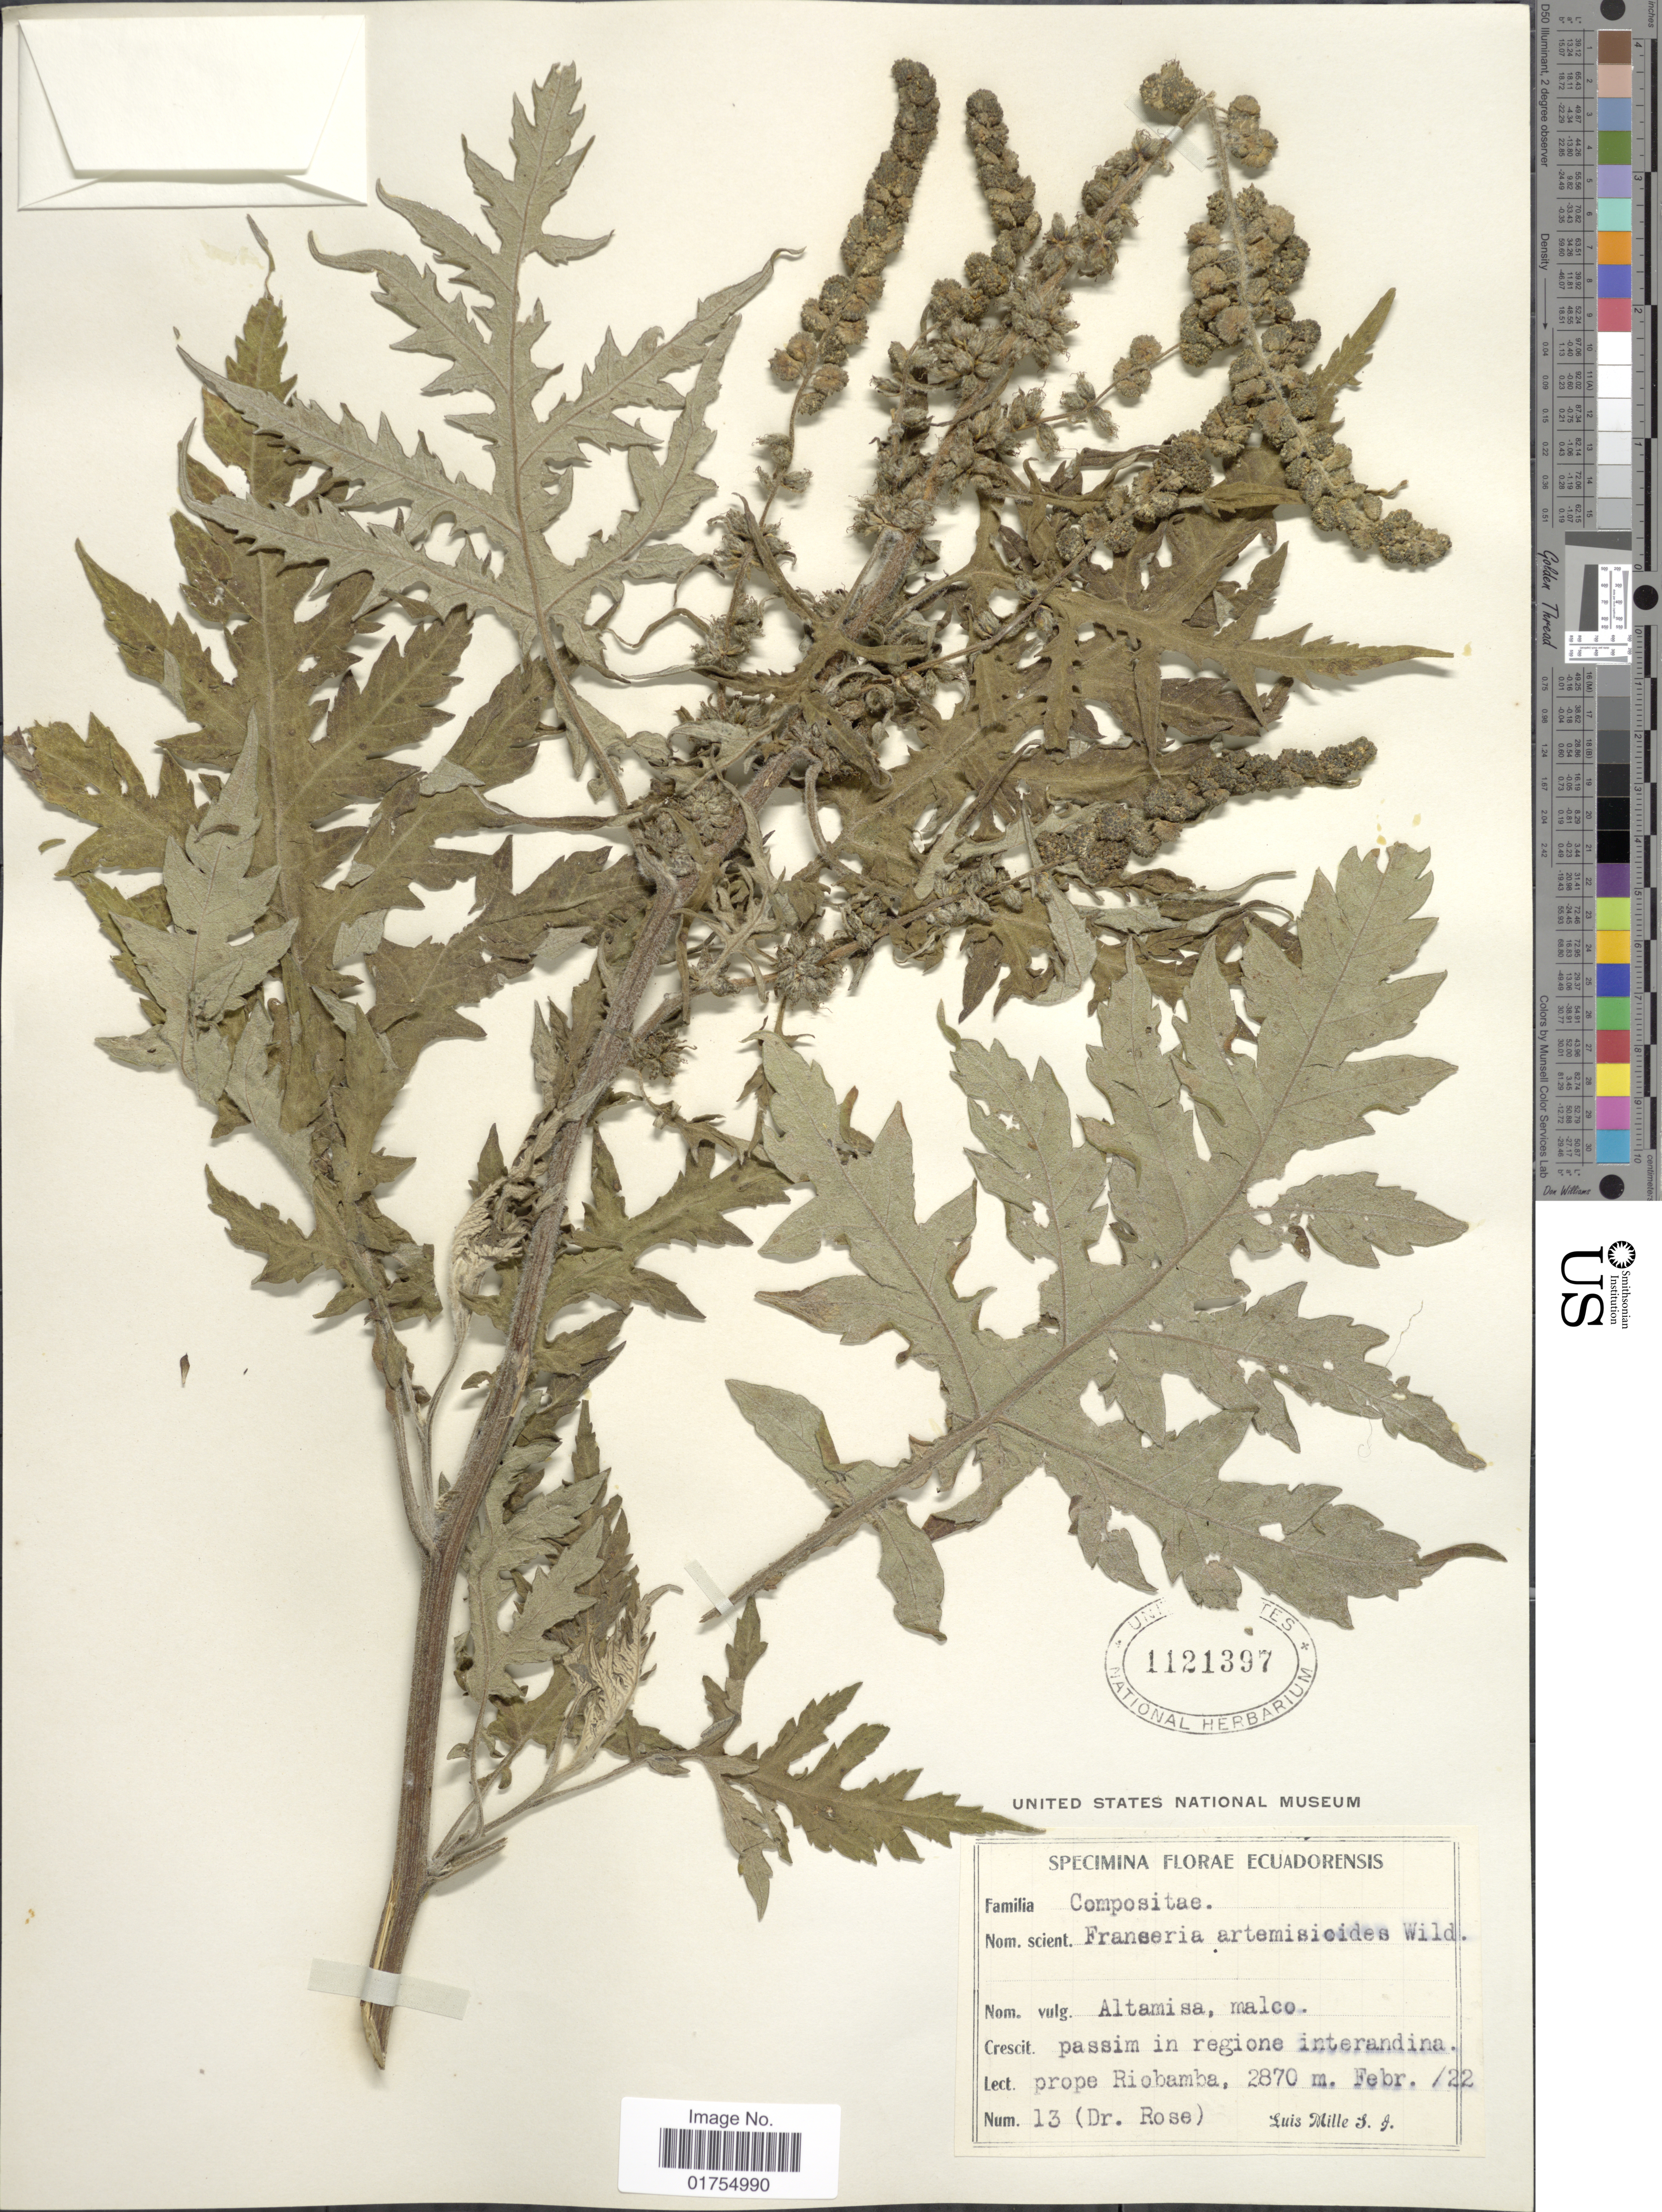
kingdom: Plantae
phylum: Tracheophyta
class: Magnoliopsida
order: Asterales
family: Asteraceae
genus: Franseria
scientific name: Franseria artemisioides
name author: Willd.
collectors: -- Rose & L. Mille S.J.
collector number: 13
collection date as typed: Transcribed d/m/y: /2/22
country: Ecuador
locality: Prope Riobamba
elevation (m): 2870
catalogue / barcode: US 111397